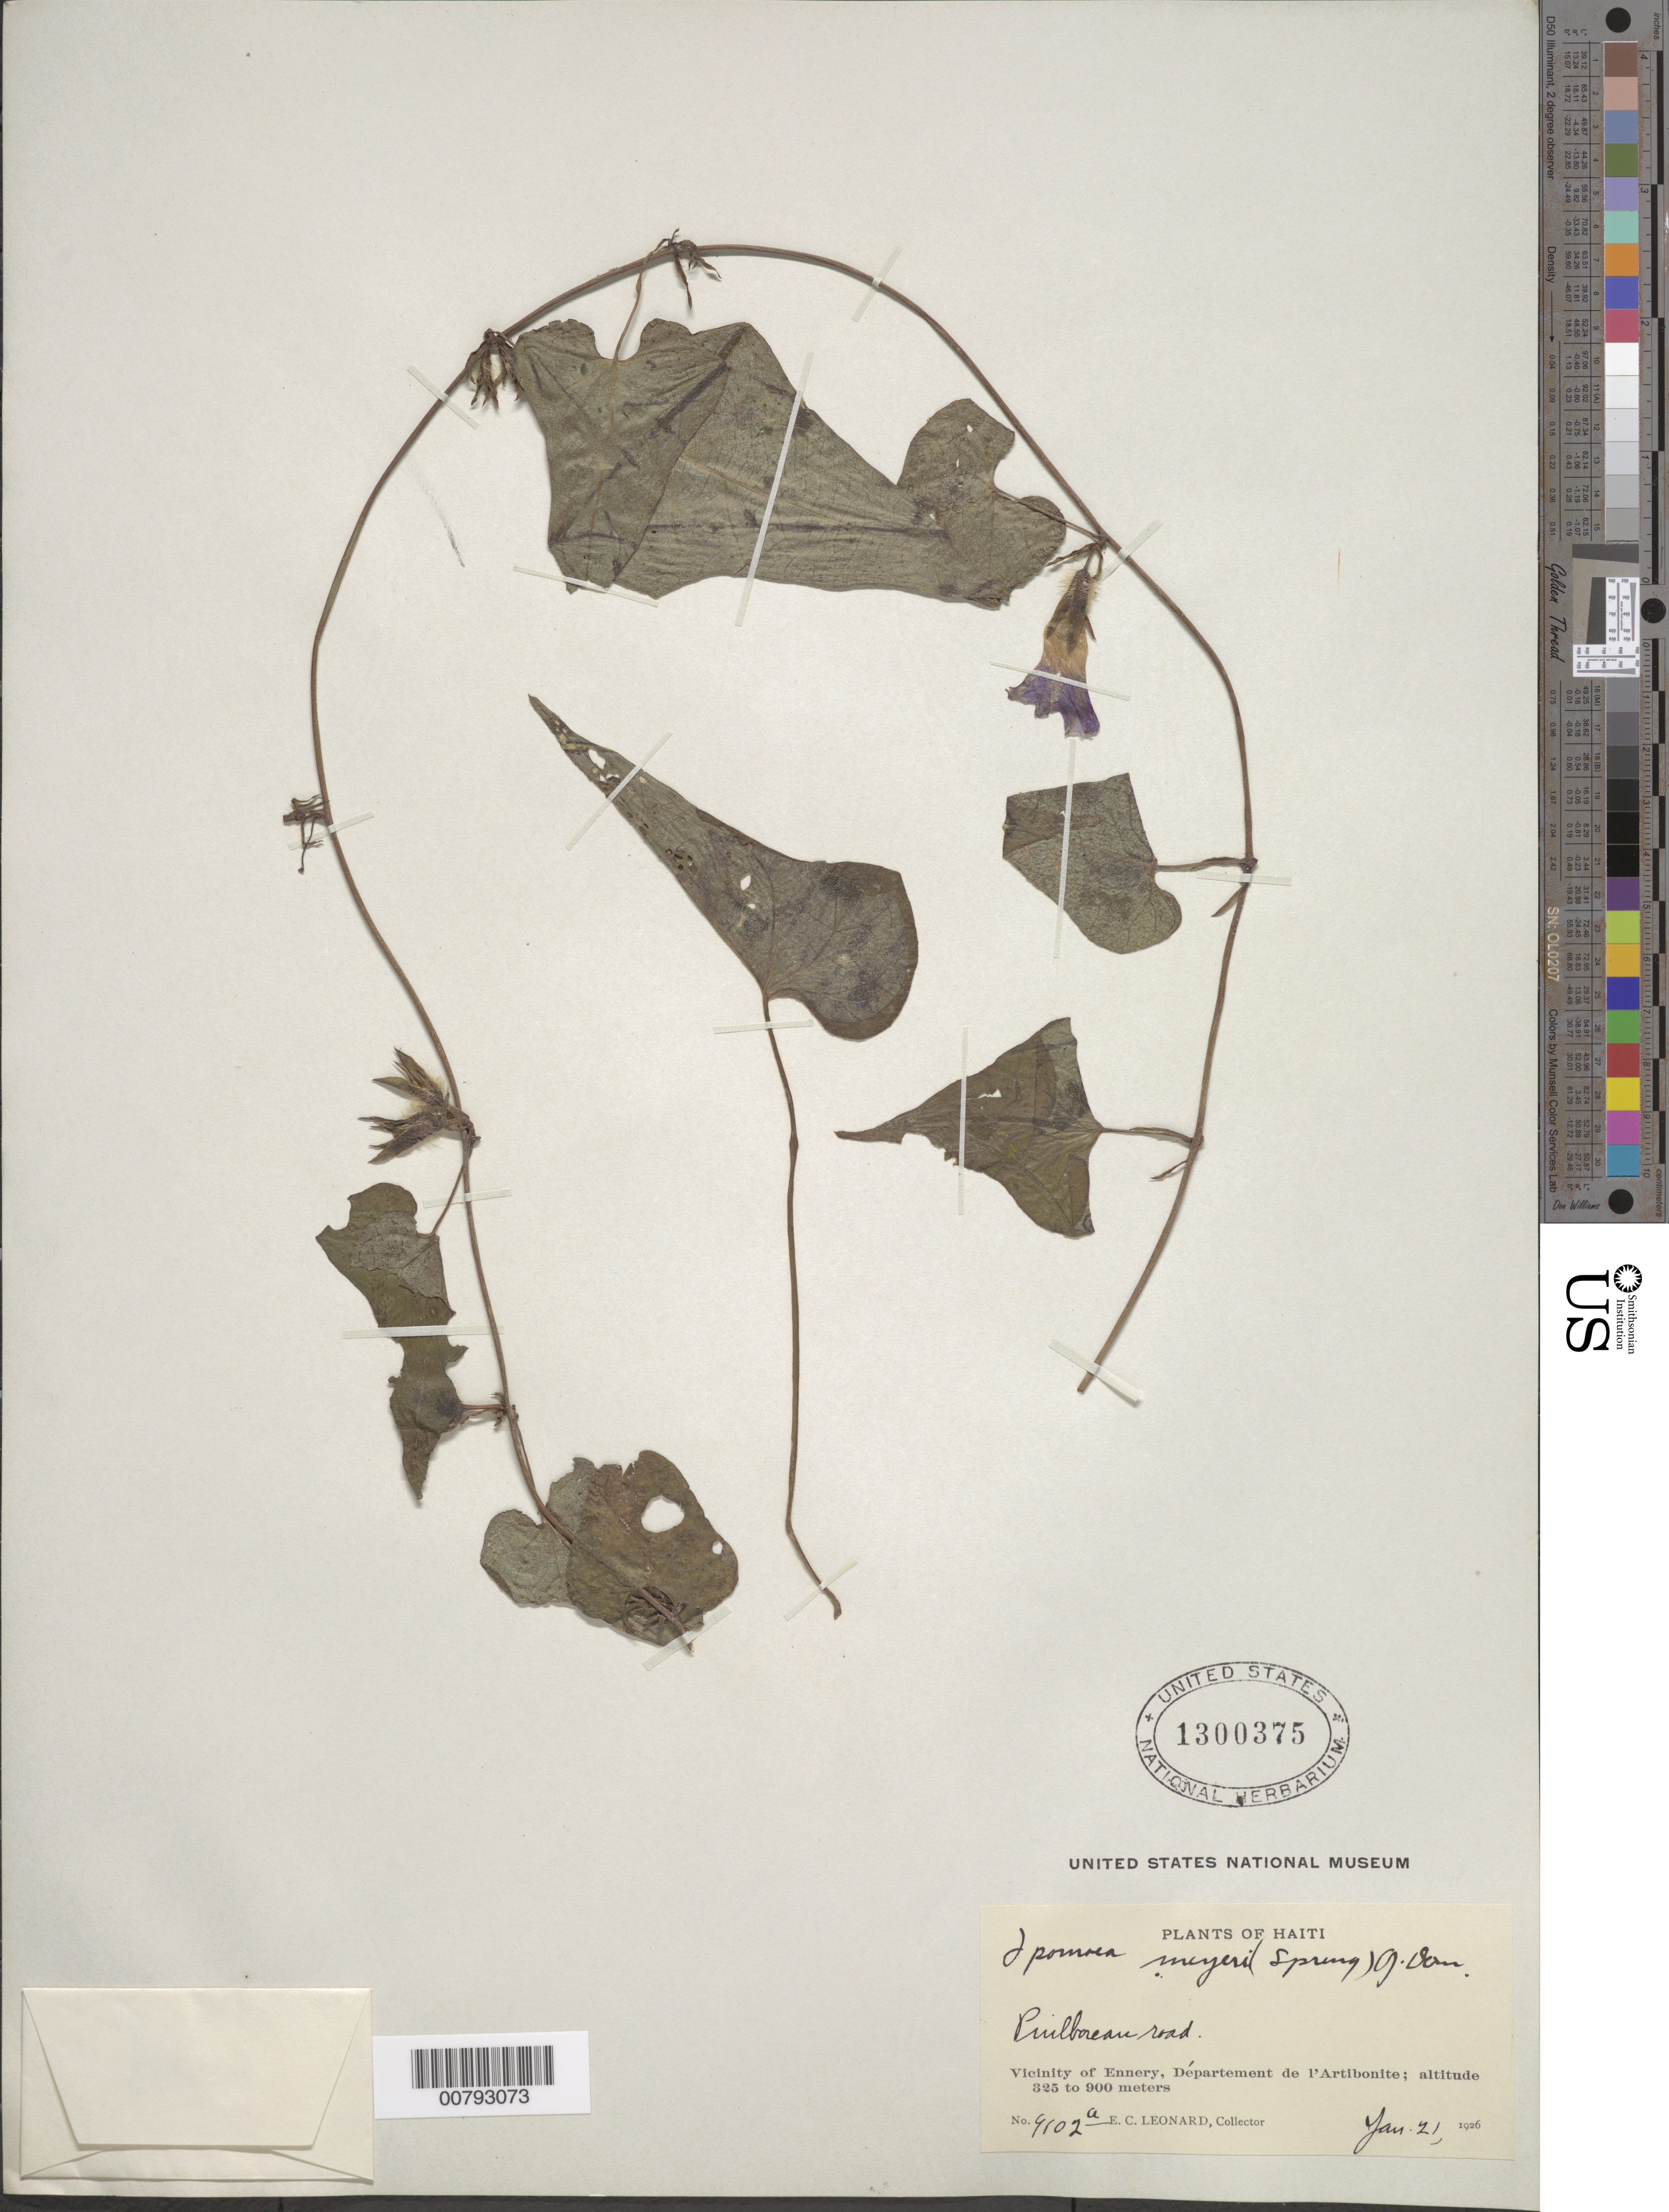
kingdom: Plantae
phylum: Tracheophyta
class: Magnoliopsida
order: Solanales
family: Convolvulaceae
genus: Ipomoea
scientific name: Ipomoea meyeri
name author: (Spreng.) G. Don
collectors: E. C. Leonard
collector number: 9102a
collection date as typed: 21 Jan 1926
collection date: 1926-01-21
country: Haiti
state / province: Artibonite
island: Hispaniola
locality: Vicinity of Ennery, Puilboreau road.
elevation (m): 325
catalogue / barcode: US 1300375